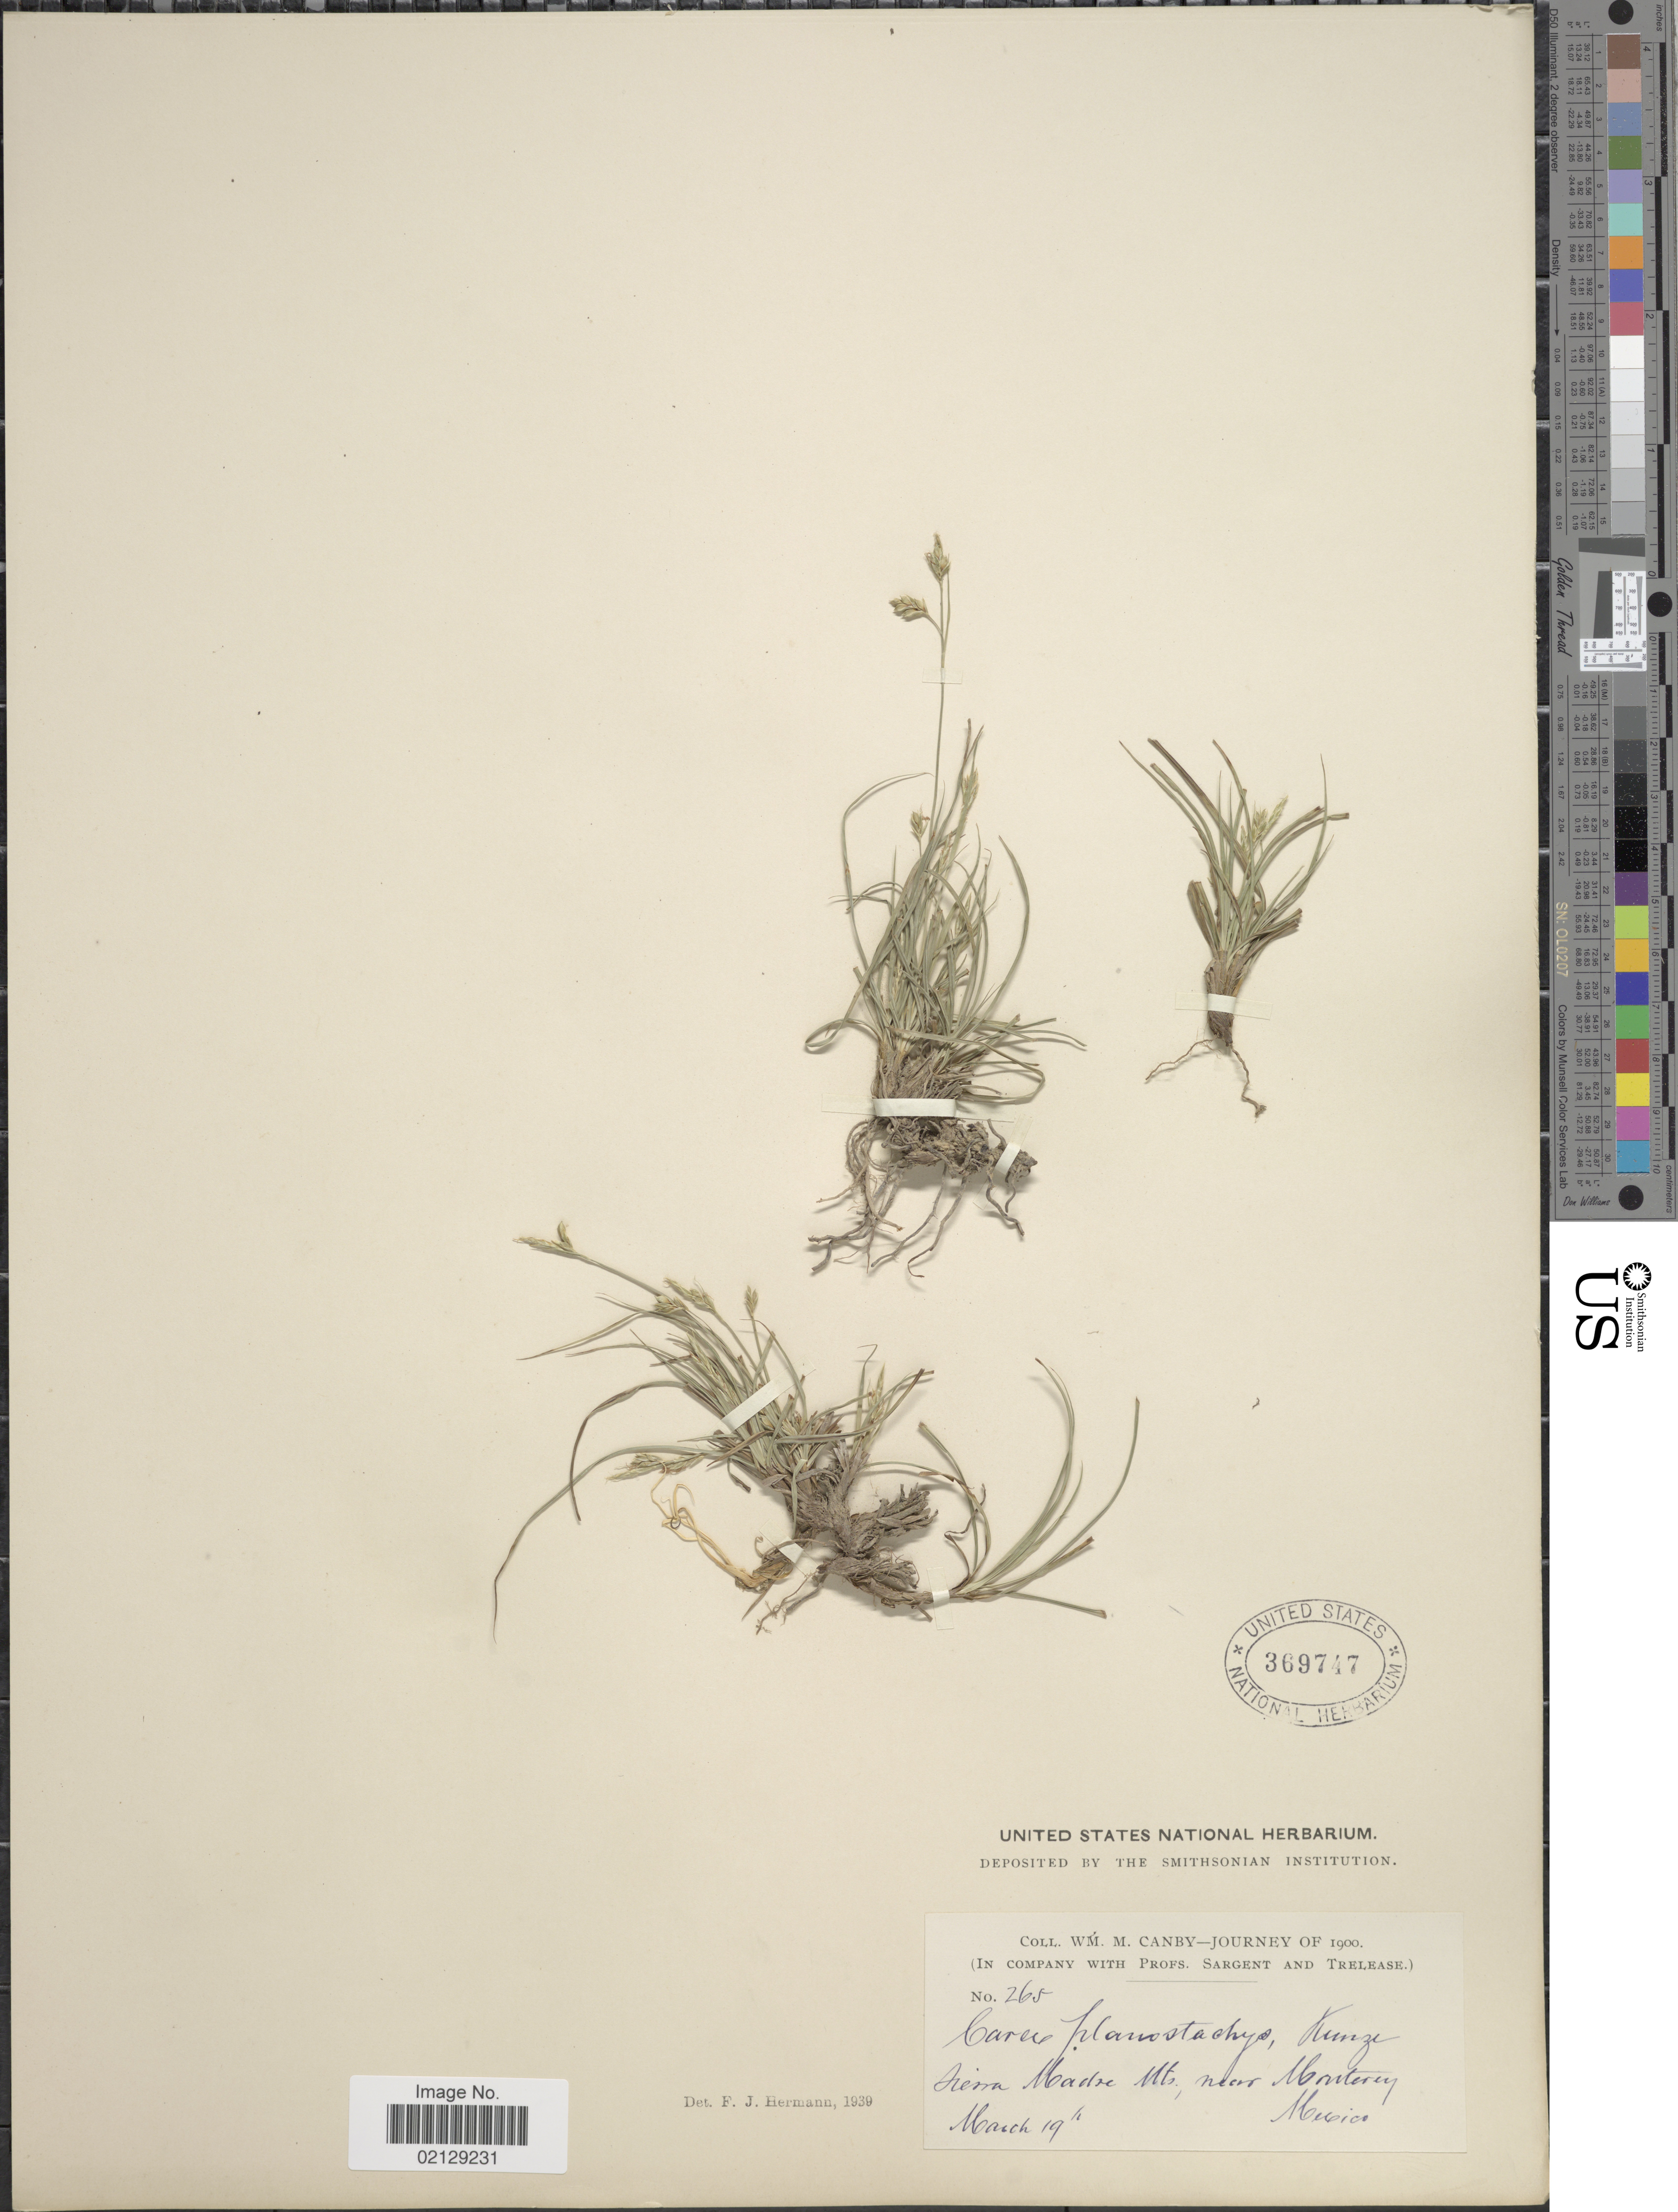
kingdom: Plantae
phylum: Tracheophyta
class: Liliopsida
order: Poales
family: Cyperaceae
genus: Carex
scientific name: Carex planostachys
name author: Kunze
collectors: W. M. Canby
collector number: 265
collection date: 1900-03-19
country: Mexico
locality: Sierra Madre Mts., near Monterey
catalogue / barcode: US 369747